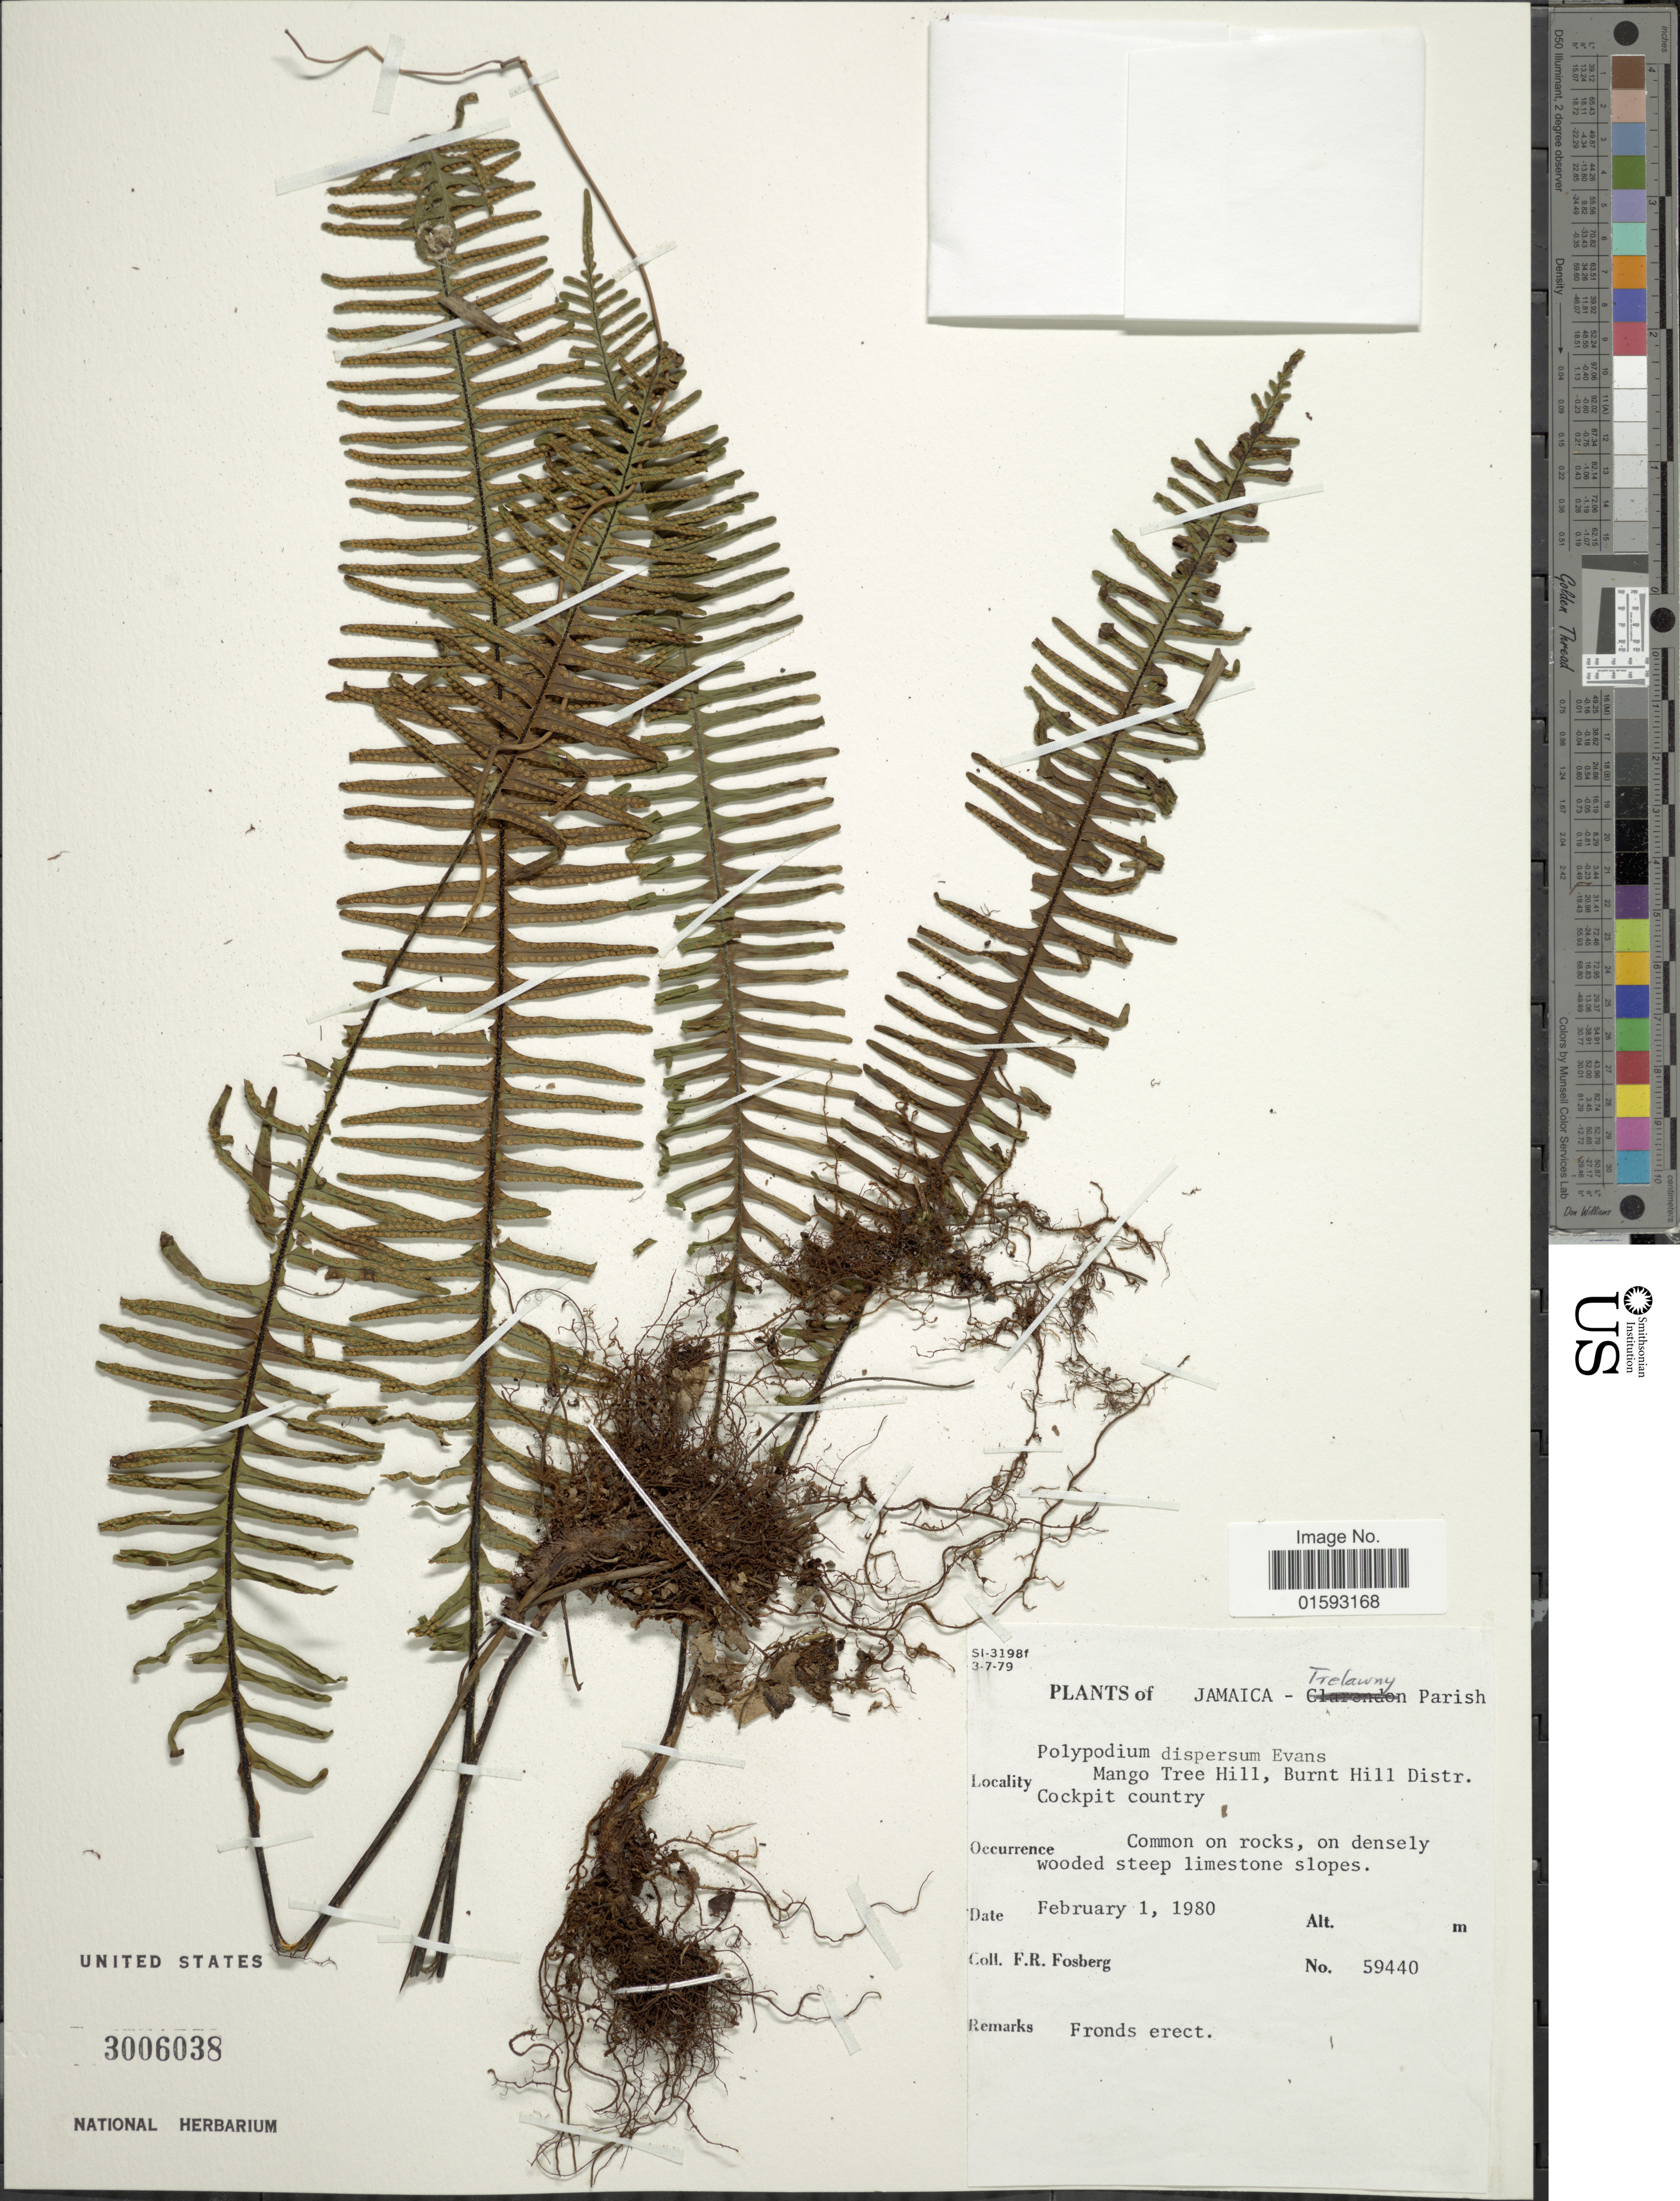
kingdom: Plantae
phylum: Tracheophyta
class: Polypodiopsida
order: Polypodiales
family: Polypodiaceae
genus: Pecluma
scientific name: Pecluma dispersa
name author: (A.M. Evans) M.G. Price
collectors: F. R. Fosberg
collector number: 59440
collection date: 1980-02-01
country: Jamaica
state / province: Trelawny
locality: Mango Tree Hill, Burnt Hill Distr. Cockpit Country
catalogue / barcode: US 3006038